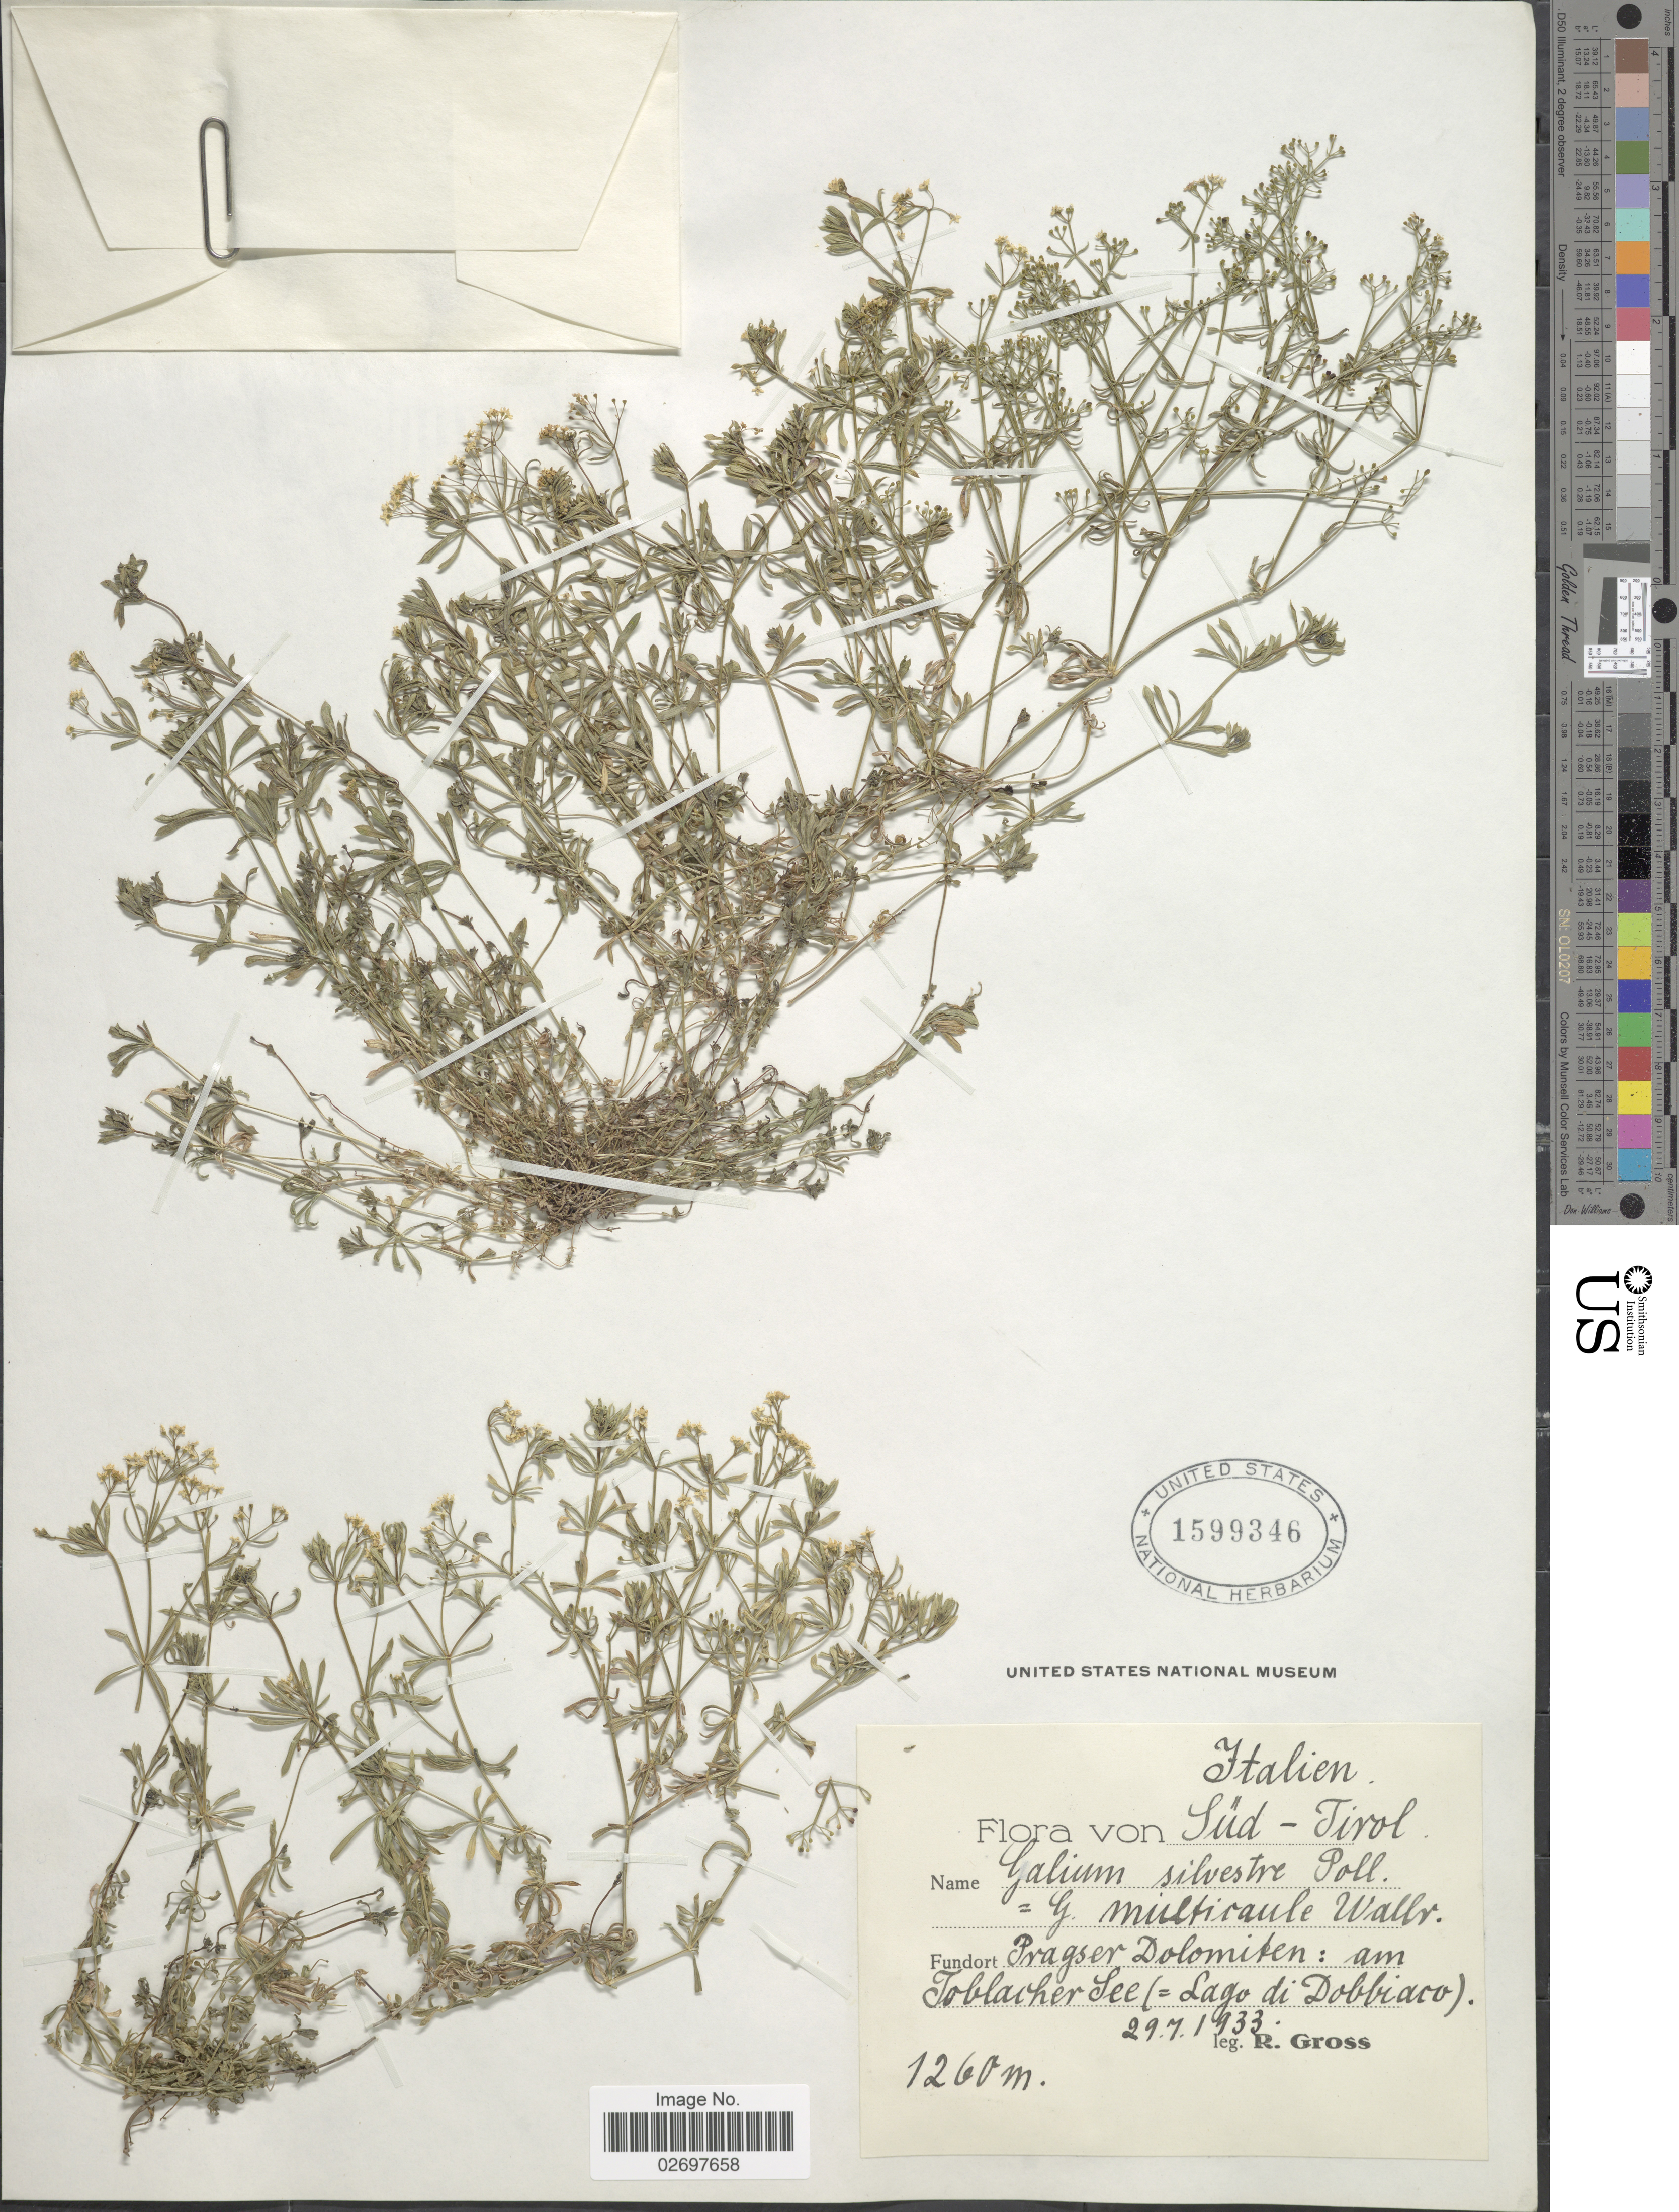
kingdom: Plantae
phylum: Tracheophyta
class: Magnoliopsida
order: Gentianales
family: Rubiaceae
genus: Galium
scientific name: Galium sylvestre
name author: Scop.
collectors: R. Gross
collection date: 1933-07-29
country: Italy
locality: Italien, Pragser Dolomiten: am Toblacher See (Lago di Dobbiaco)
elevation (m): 1260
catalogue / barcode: US 1599346